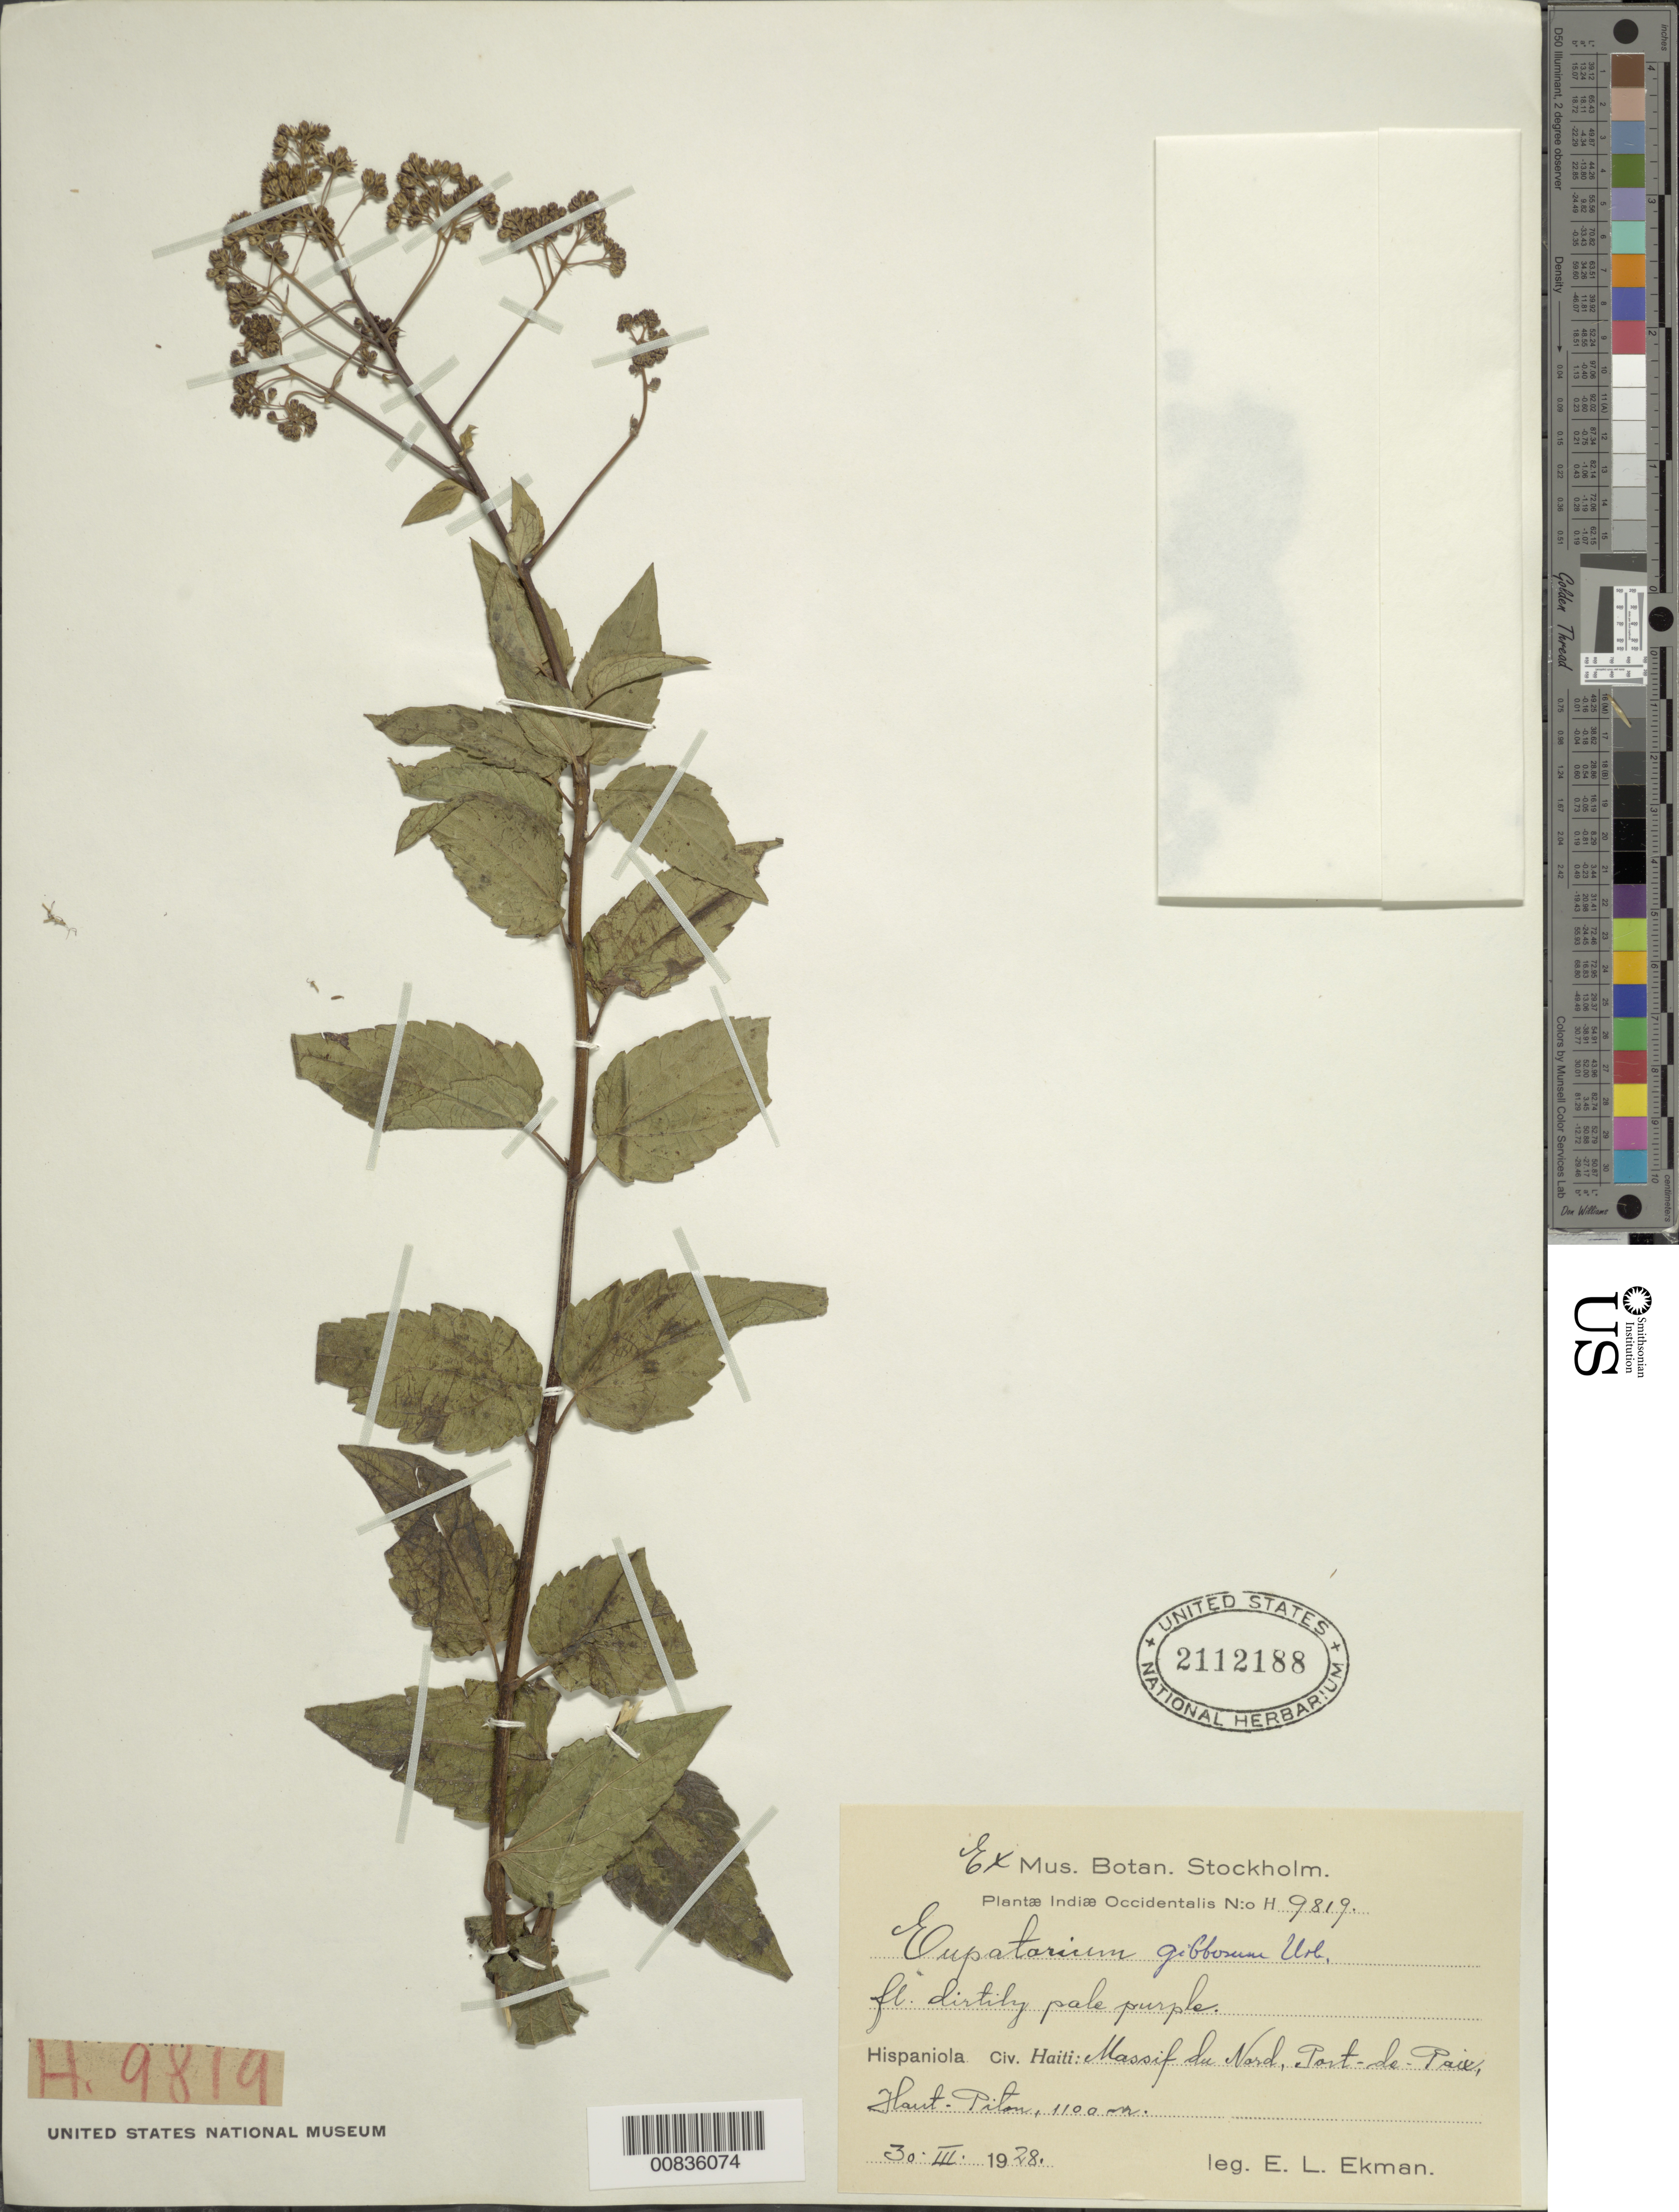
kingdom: Plantae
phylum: Tracheophyta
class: Magnoliopsida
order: Asterales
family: Asteraceae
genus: Koanophyllon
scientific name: Koanophyllon gibbosum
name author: (Urb.) R.M. King & H. Rob.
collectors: E. L. Ekman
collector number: H 9819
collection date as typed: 30 Mar 1928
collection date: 1928-03-30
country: Haiti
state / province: Nord-Ouest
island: Hispaniola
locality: Massif du Nord, Port de Paix, Haut-Piton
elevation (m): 1100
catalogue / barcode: US 2112188